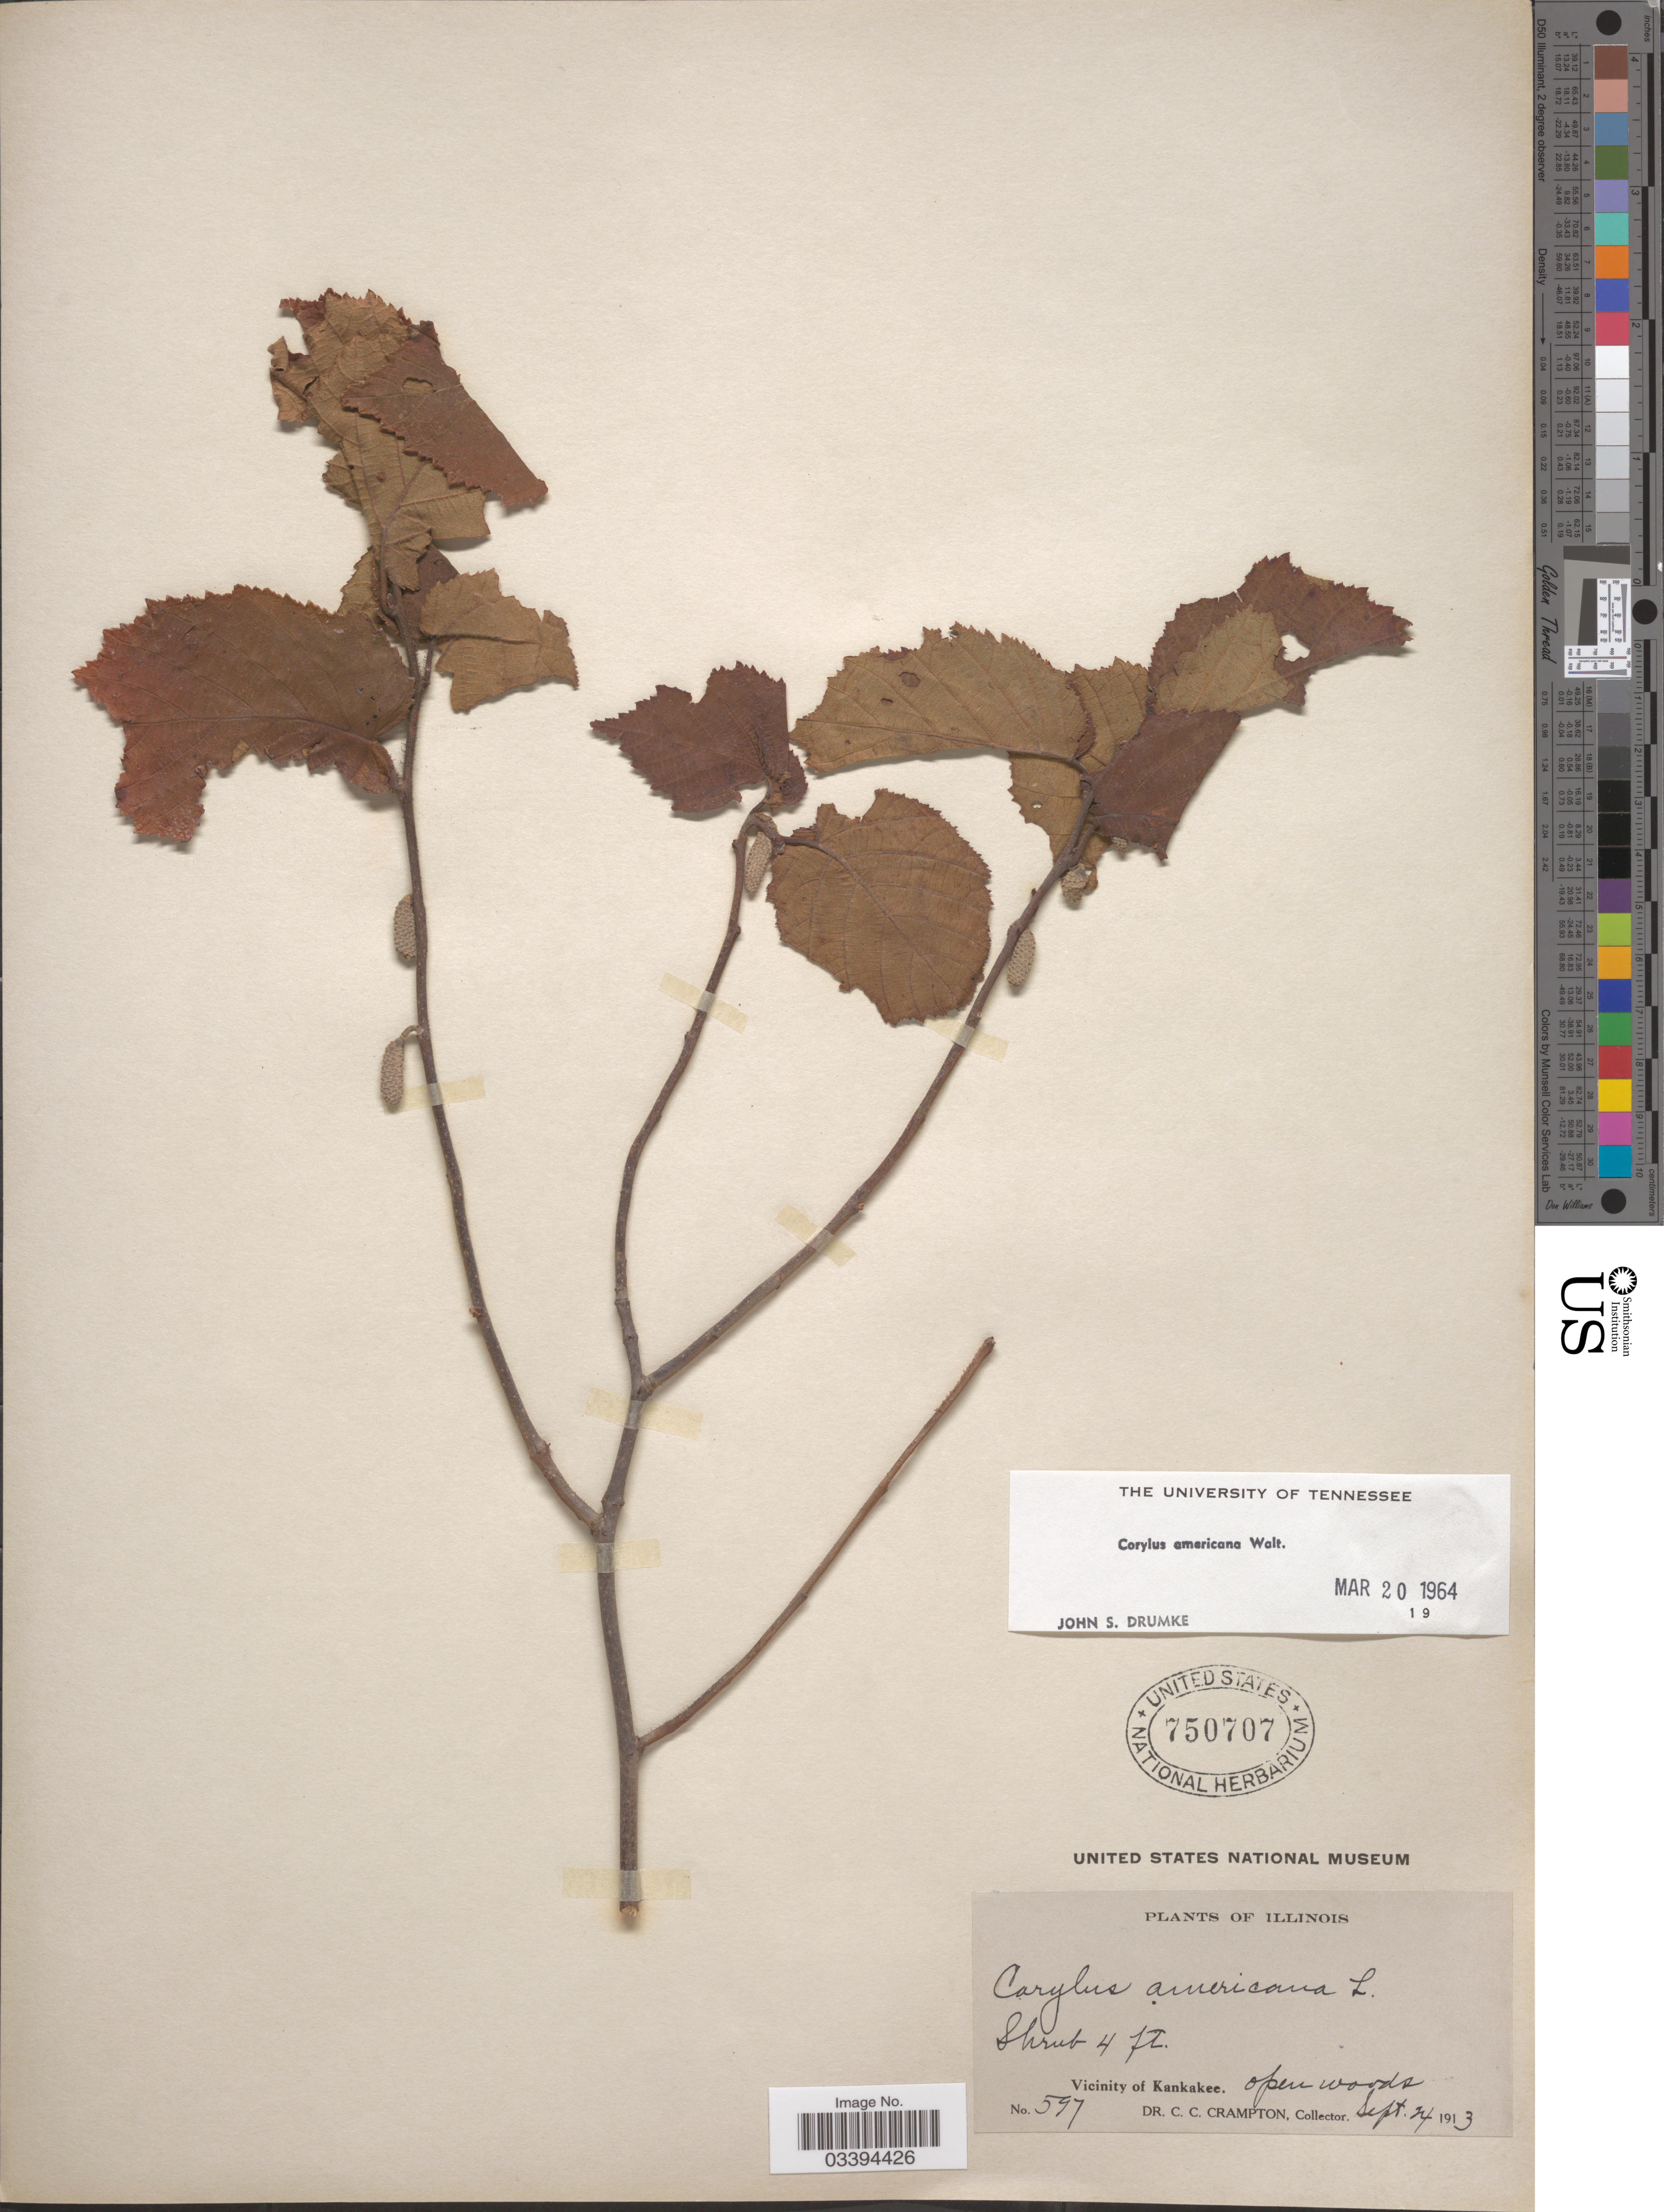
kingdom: Plantae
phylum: Tracheophyta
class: Magnoliopsida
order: Fagales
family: Betulaceae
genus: Corylus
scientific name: Corylus americana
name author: Walter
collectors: C. Crampton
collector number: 597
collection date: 1913-09-24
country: United States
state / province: Illinois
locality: Vicinity of Kankakee.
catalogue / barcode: US 750707